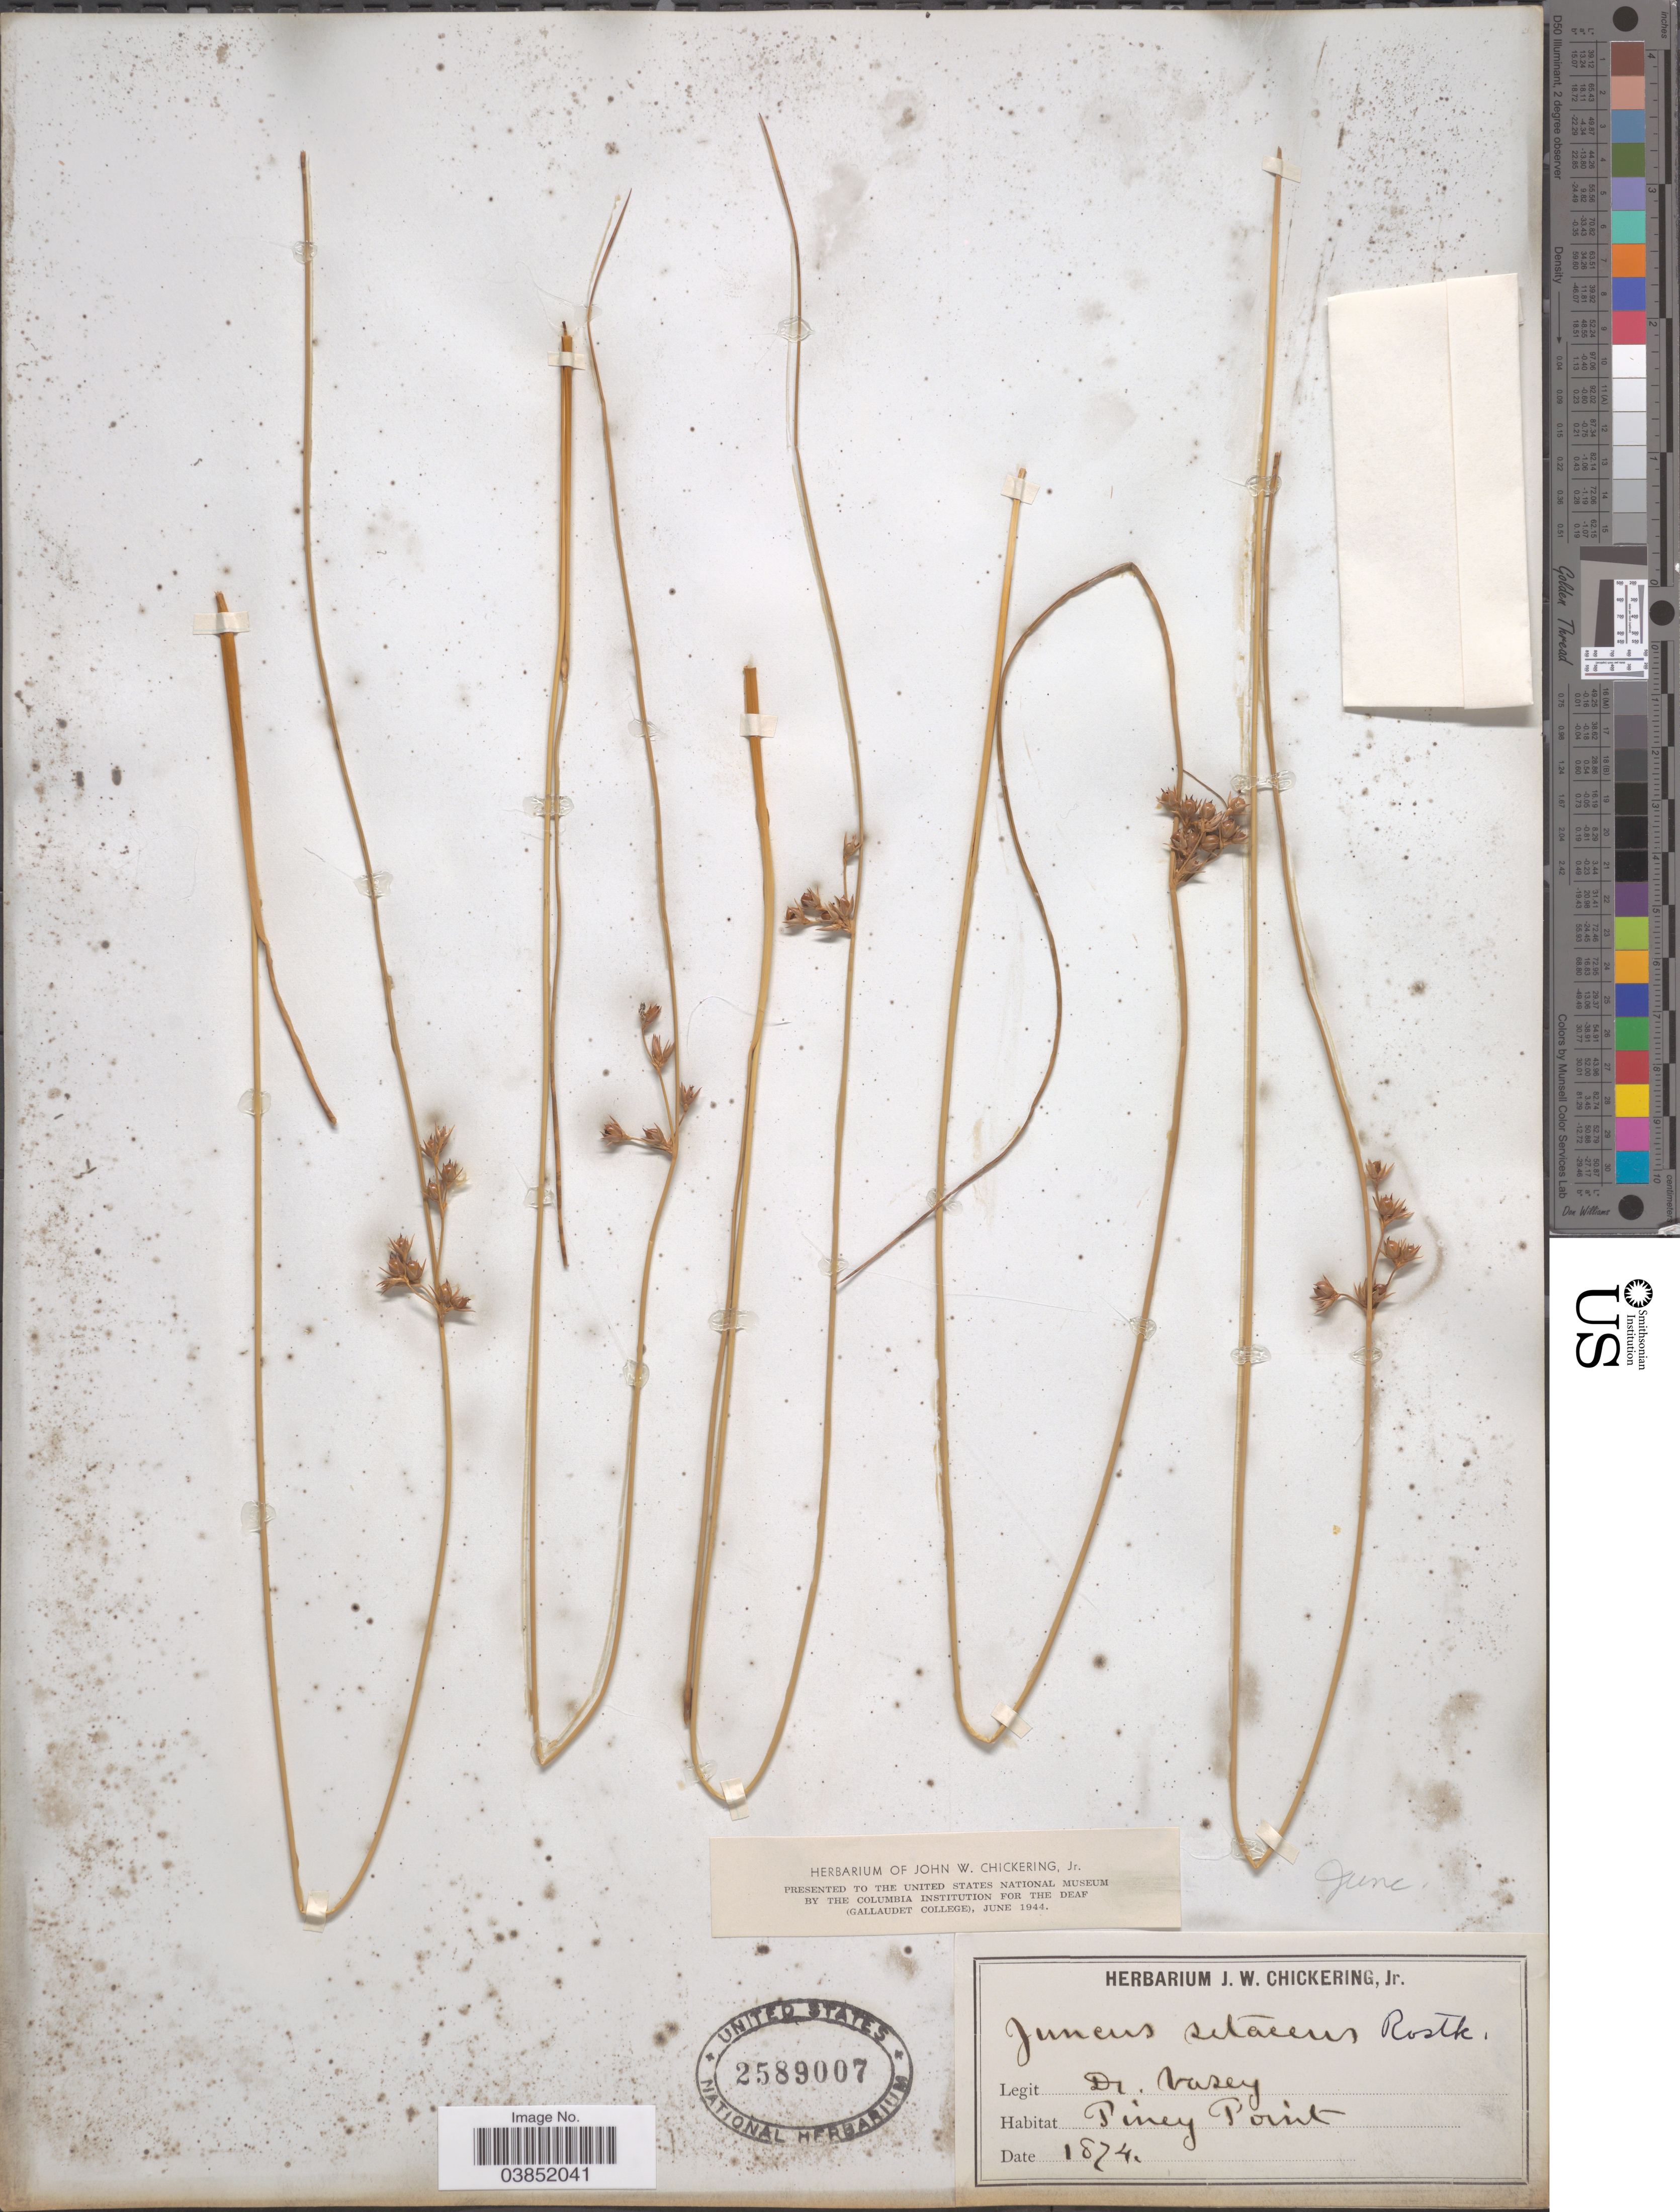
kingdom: Plantae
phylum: Tracheophyta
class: Liliopsida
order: Poales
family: Juncaceae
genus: Juncus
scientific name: Juncus coriaceus Mack.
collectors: Vasey, --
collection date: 1874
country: United States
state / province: Maryland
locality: Piney Point.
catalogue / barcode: US 2589007